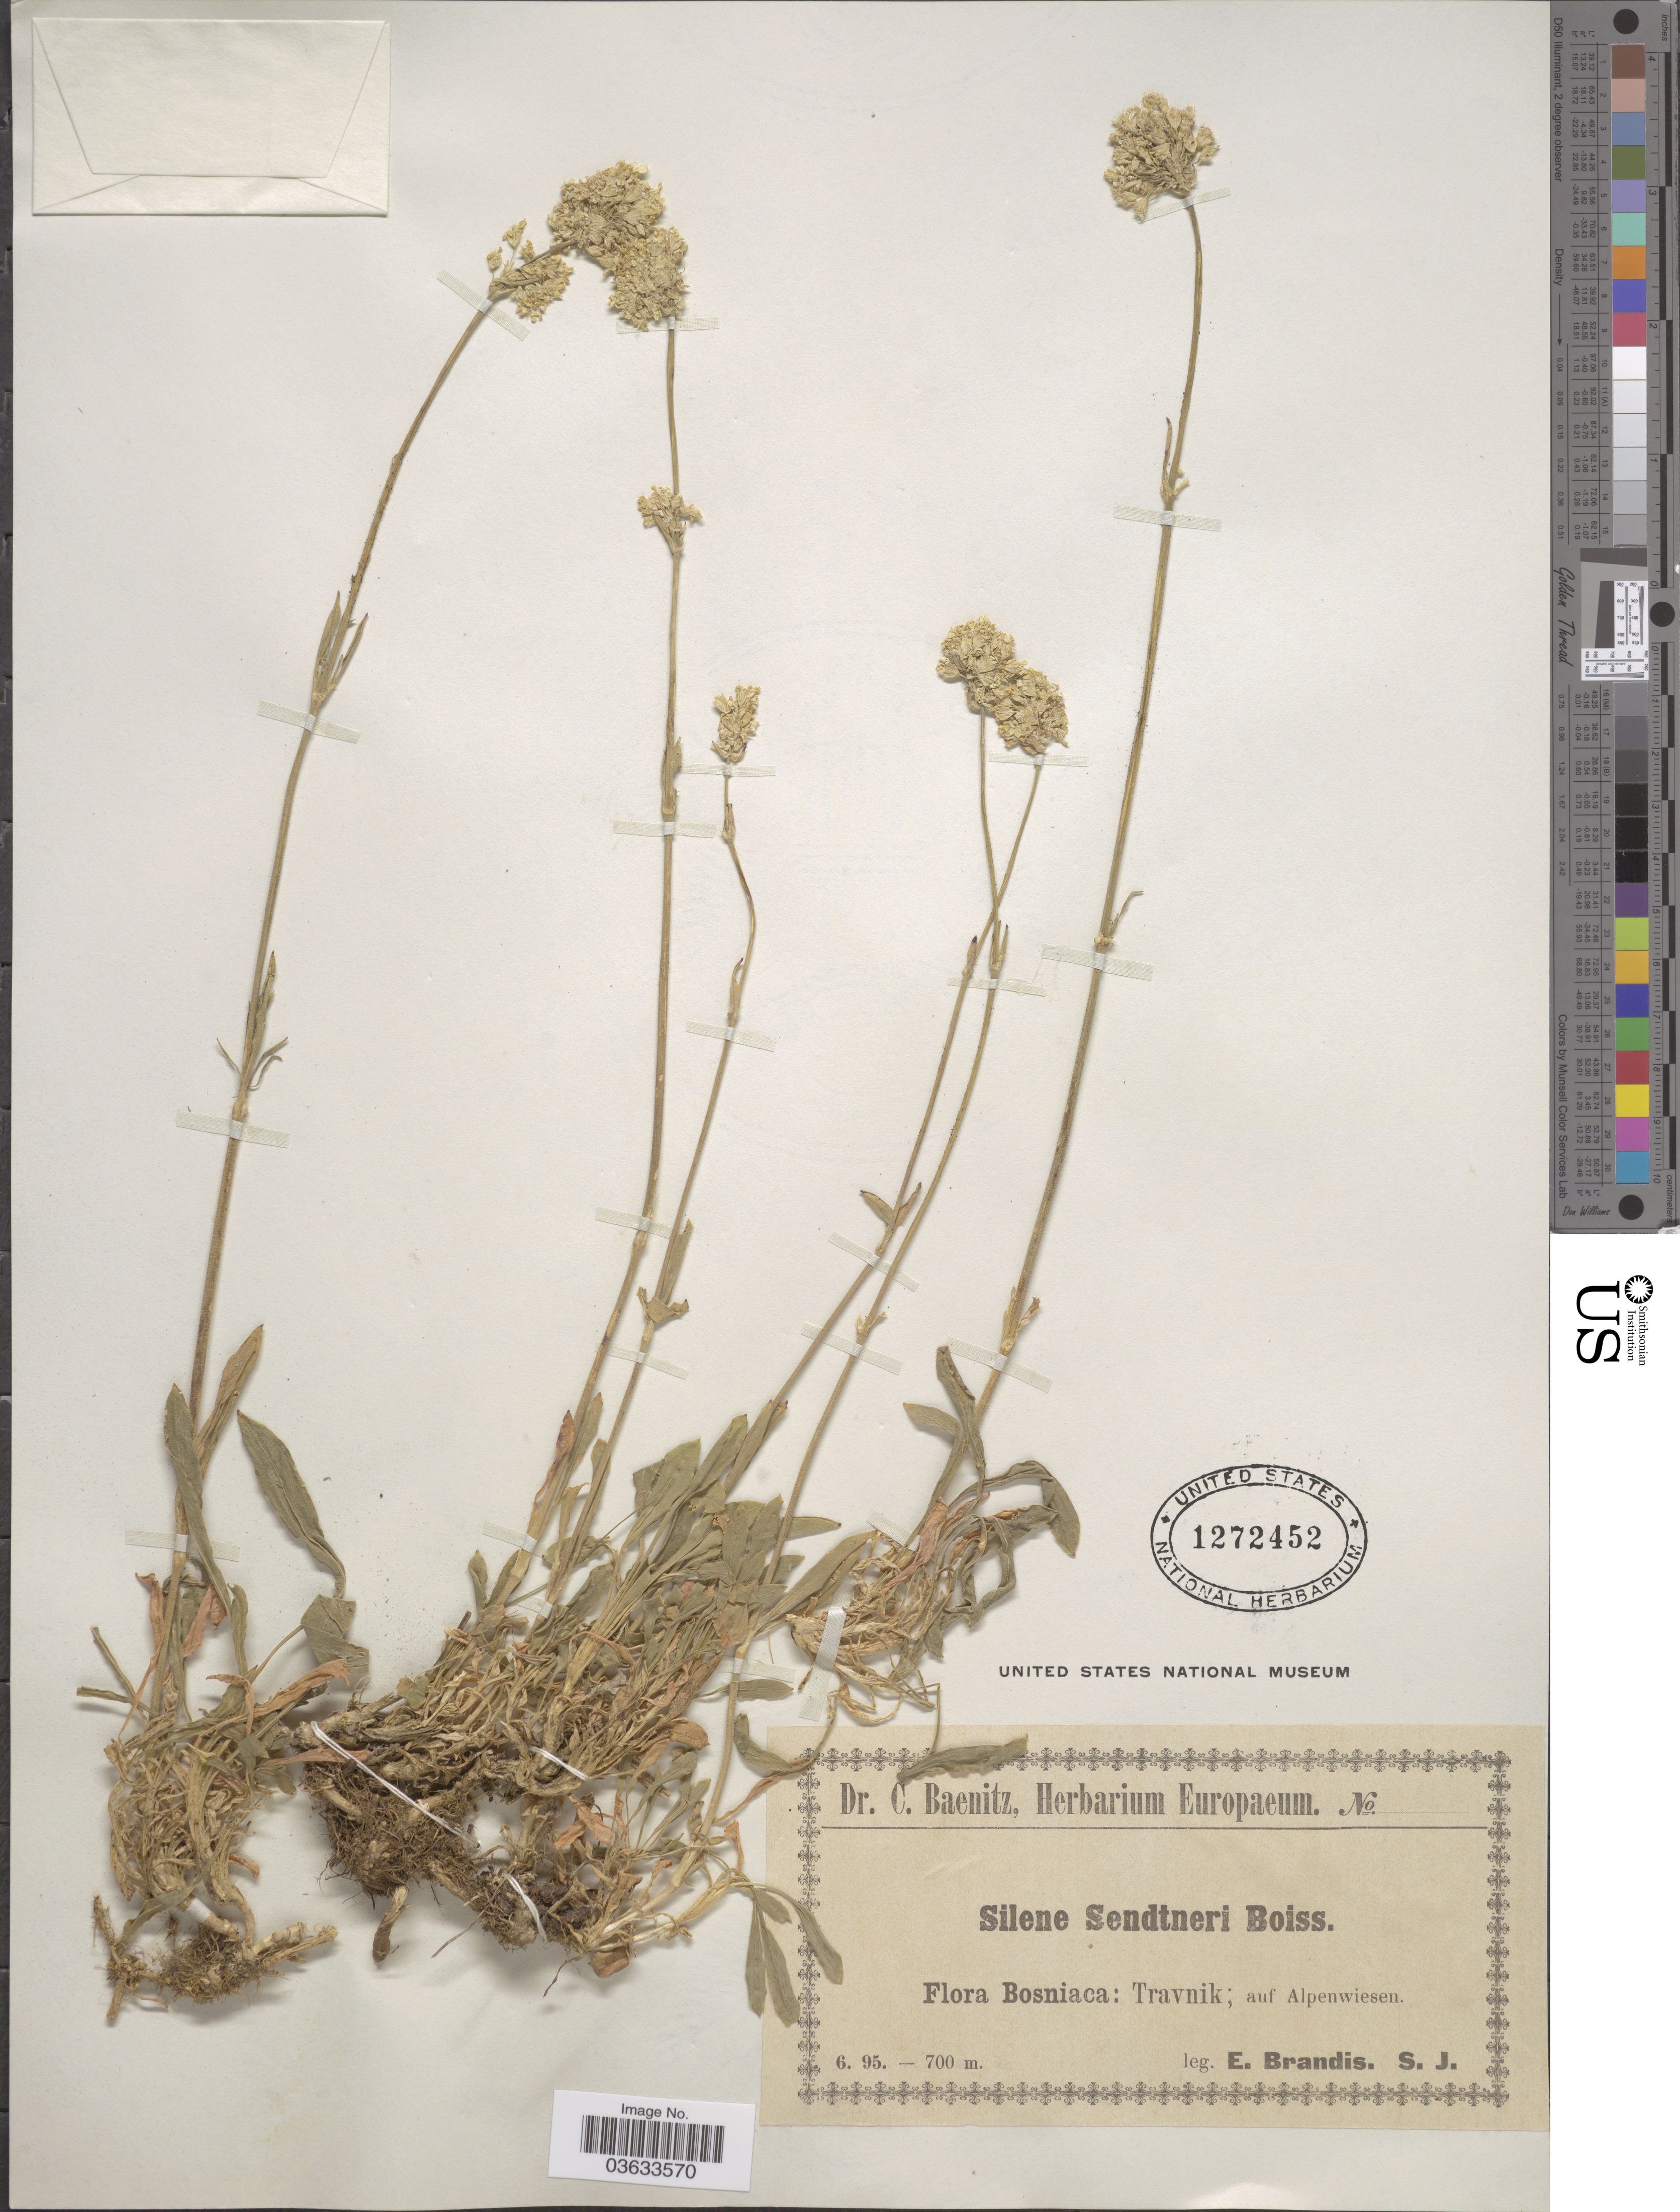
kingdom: Plantae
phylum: Tracheophyta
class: Magnoliopsida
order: Caryophyllales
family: Caryophyllaceae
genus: Silene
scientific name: Silene sendtneri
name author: Boiss.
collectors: E. Brandis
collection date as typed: Transcribed d/m/y: /6/95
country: Bosnia and Herzegovina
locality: Bosniaca: Travnik; auf Alpenwiesen.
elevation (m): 700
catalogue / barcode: US 1272452